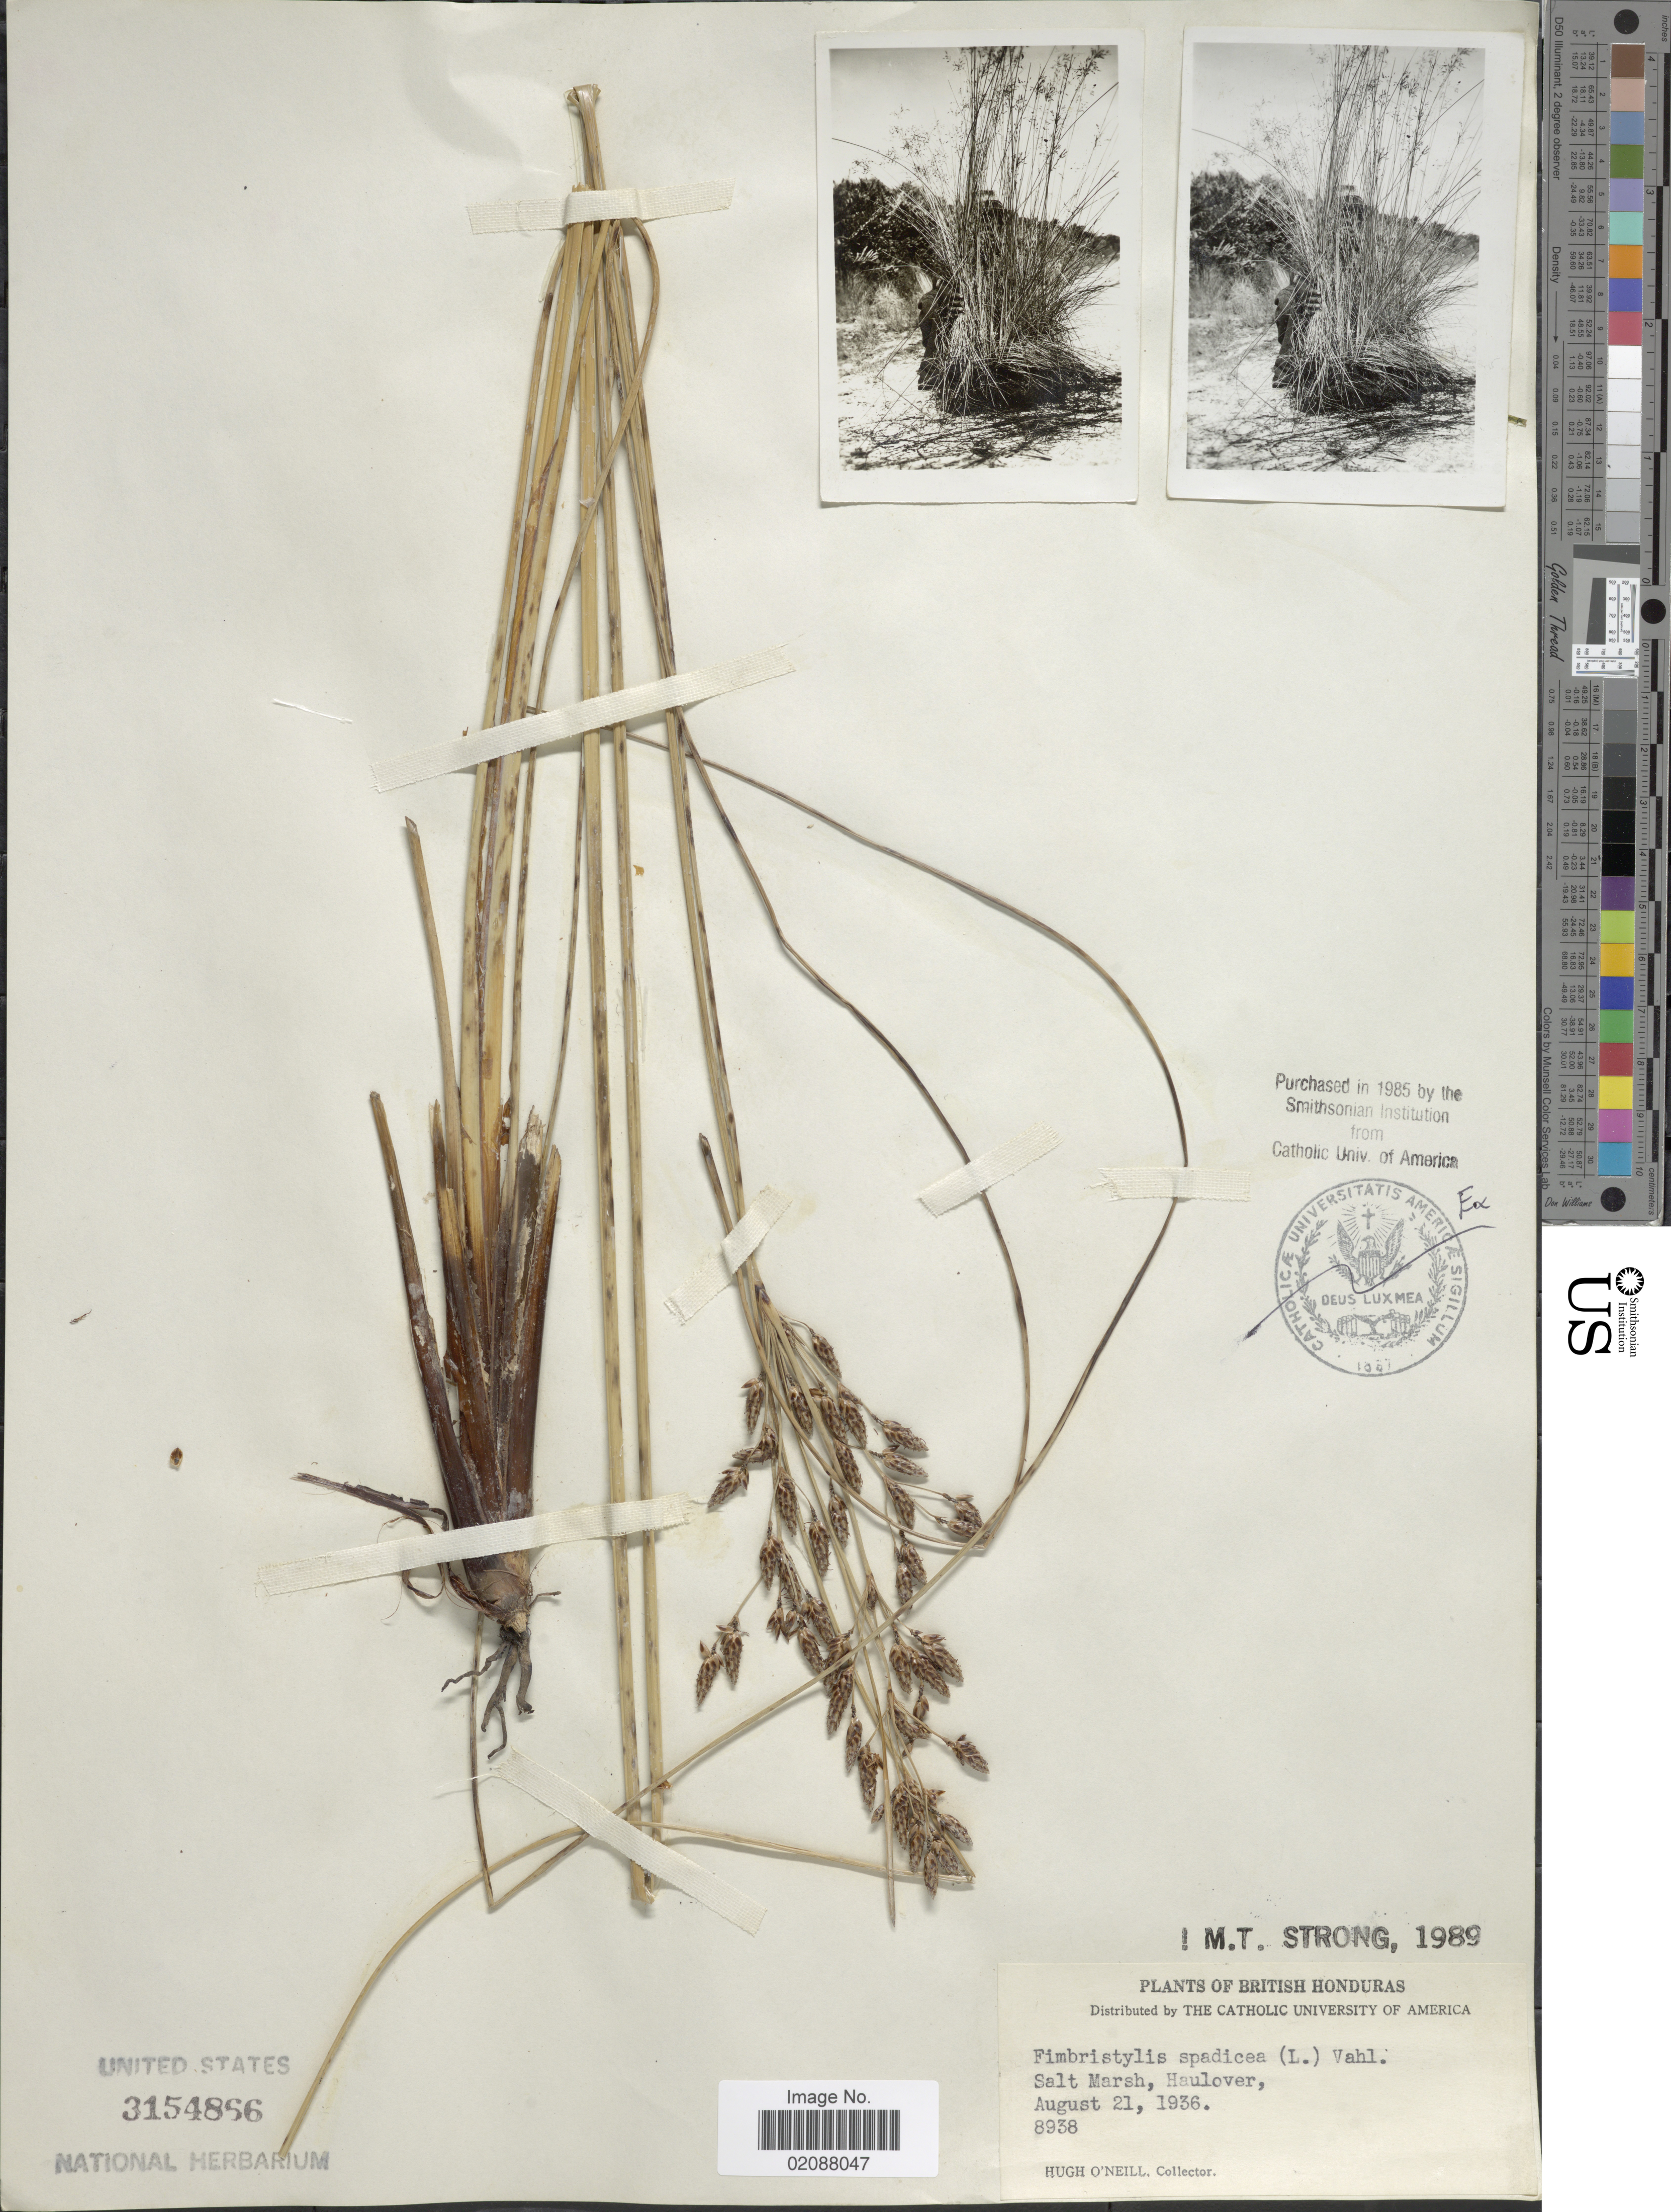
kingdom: Plantae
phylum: Tracheophyta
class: Liliopsida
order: Poales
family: Cyperaceae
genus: Fimbristylis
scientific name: Fimbristylis spadicea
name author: (L.) Vahl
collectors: H. O'Neill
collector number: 8938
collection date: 1936-08-21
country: Belize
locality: British Honduras, Salt Marsh, Haulover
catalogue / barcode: US 3154866